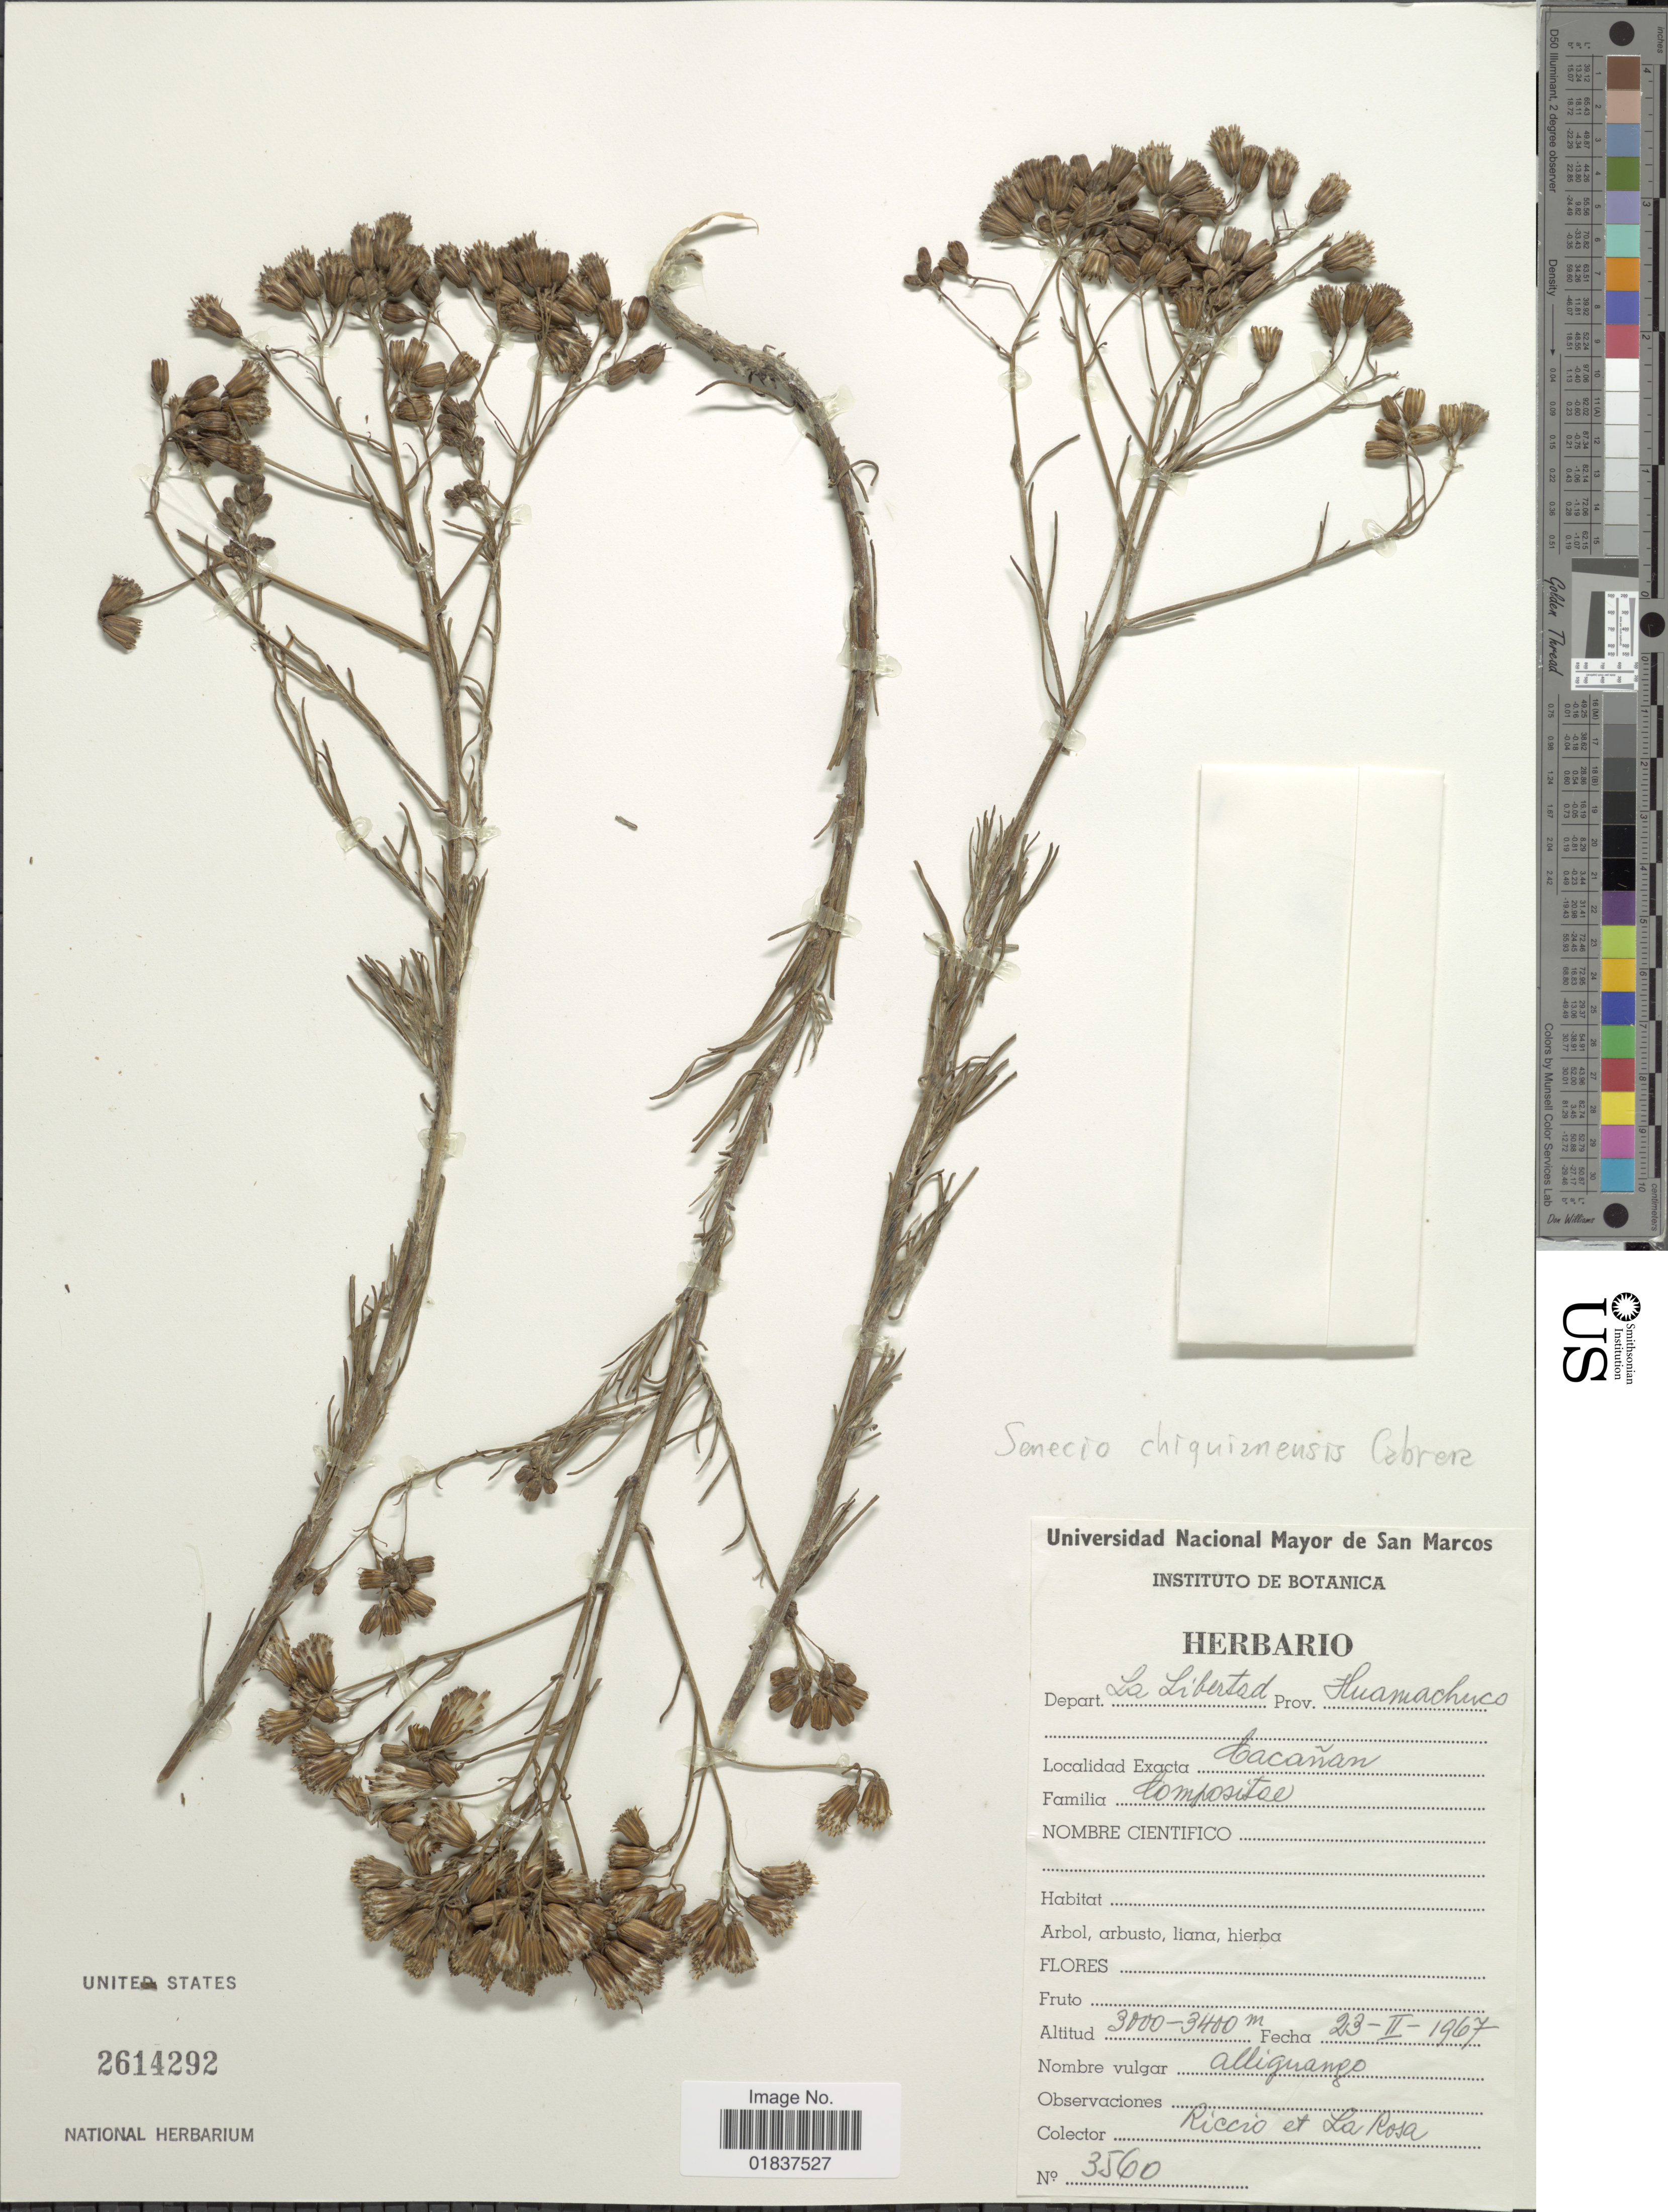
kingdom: Plantae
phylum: Tracheophyta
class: Magnoliopsida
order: Asterales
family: Asteraceae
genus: Senecio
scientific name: Senecio chiquianensis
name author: Cabrera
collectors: Riccio & -. La Rosa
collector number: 3560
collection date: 1967-02-23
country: Peru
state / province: La Libertad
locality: Depart. La Libertad. Prov. Huanachuco. Cacañan.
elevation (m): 3000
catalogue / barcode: US 2614292